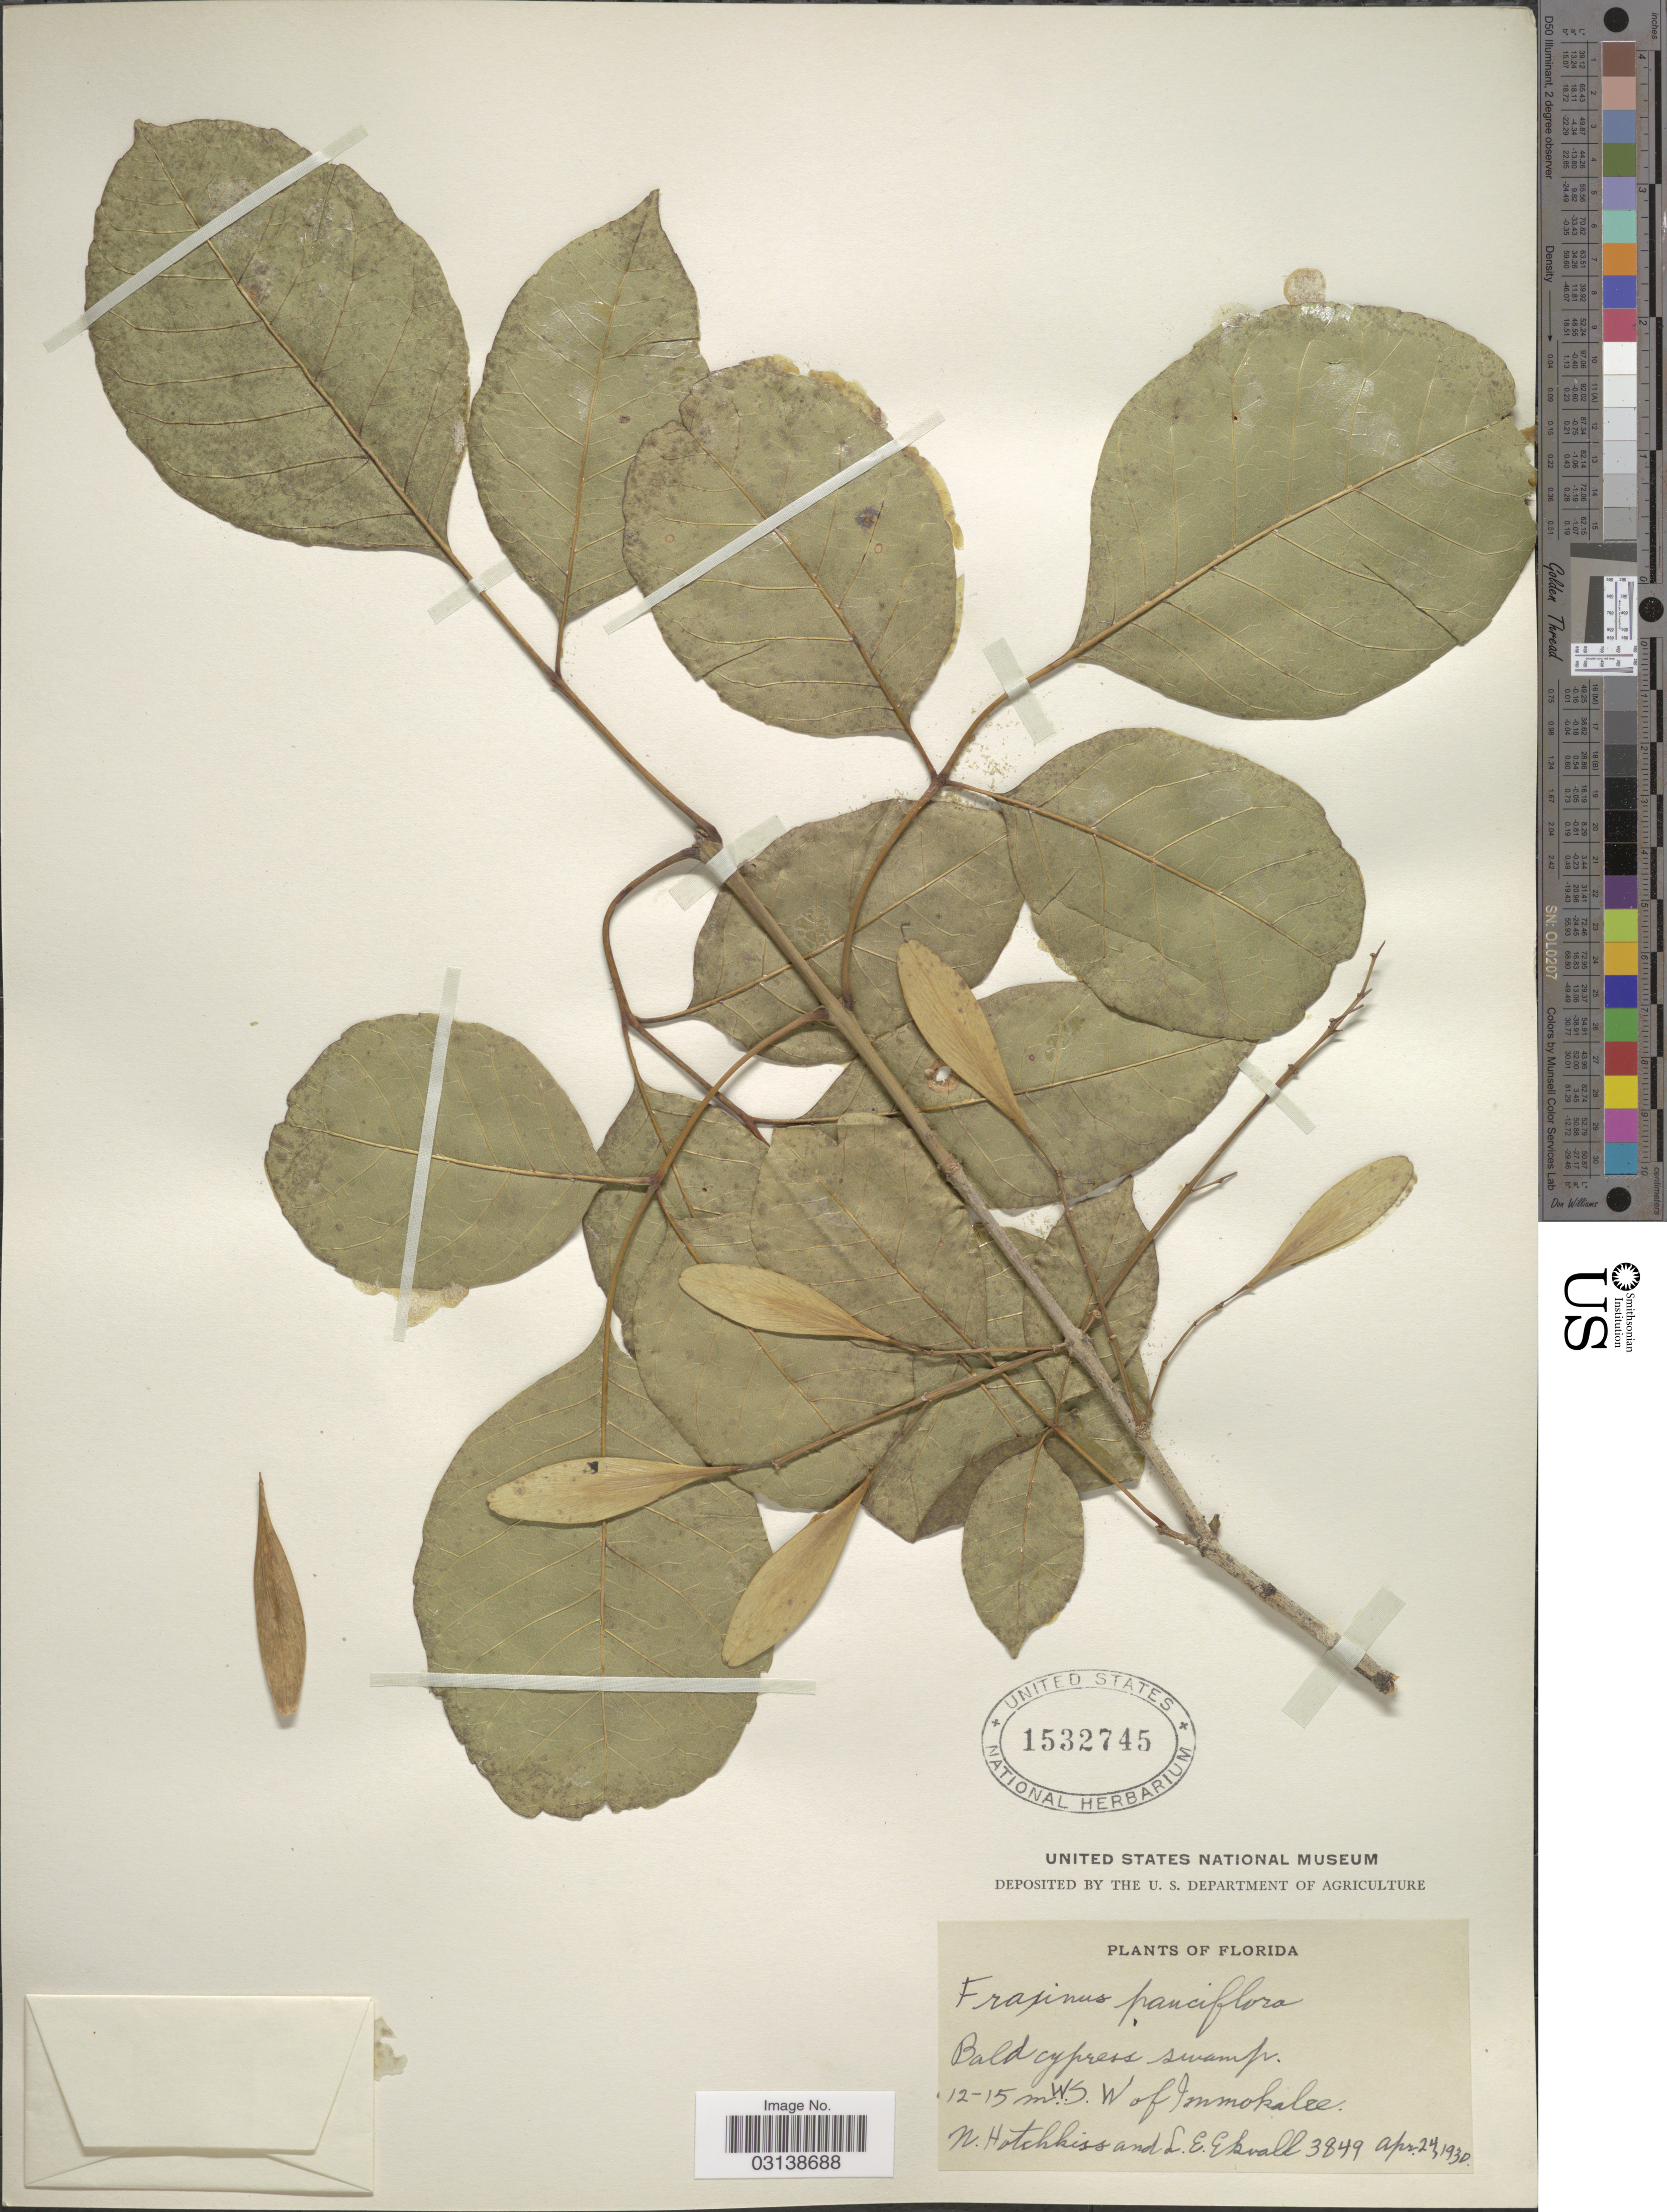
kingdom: Plantae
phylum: Tracheophyta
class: Magnoliopsida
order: Lamiales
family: Oleaceae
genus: Fraxinus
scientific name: Fraxinus caroliniana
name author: Mill.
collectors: N. Hotchkiss & L. Ekvall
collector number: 3849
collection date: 1930-04-24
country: United States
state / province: Florida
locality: Bald cypress swamp. 12-15 m.W.S.W. of Immokalee.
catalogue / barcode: US 1532745